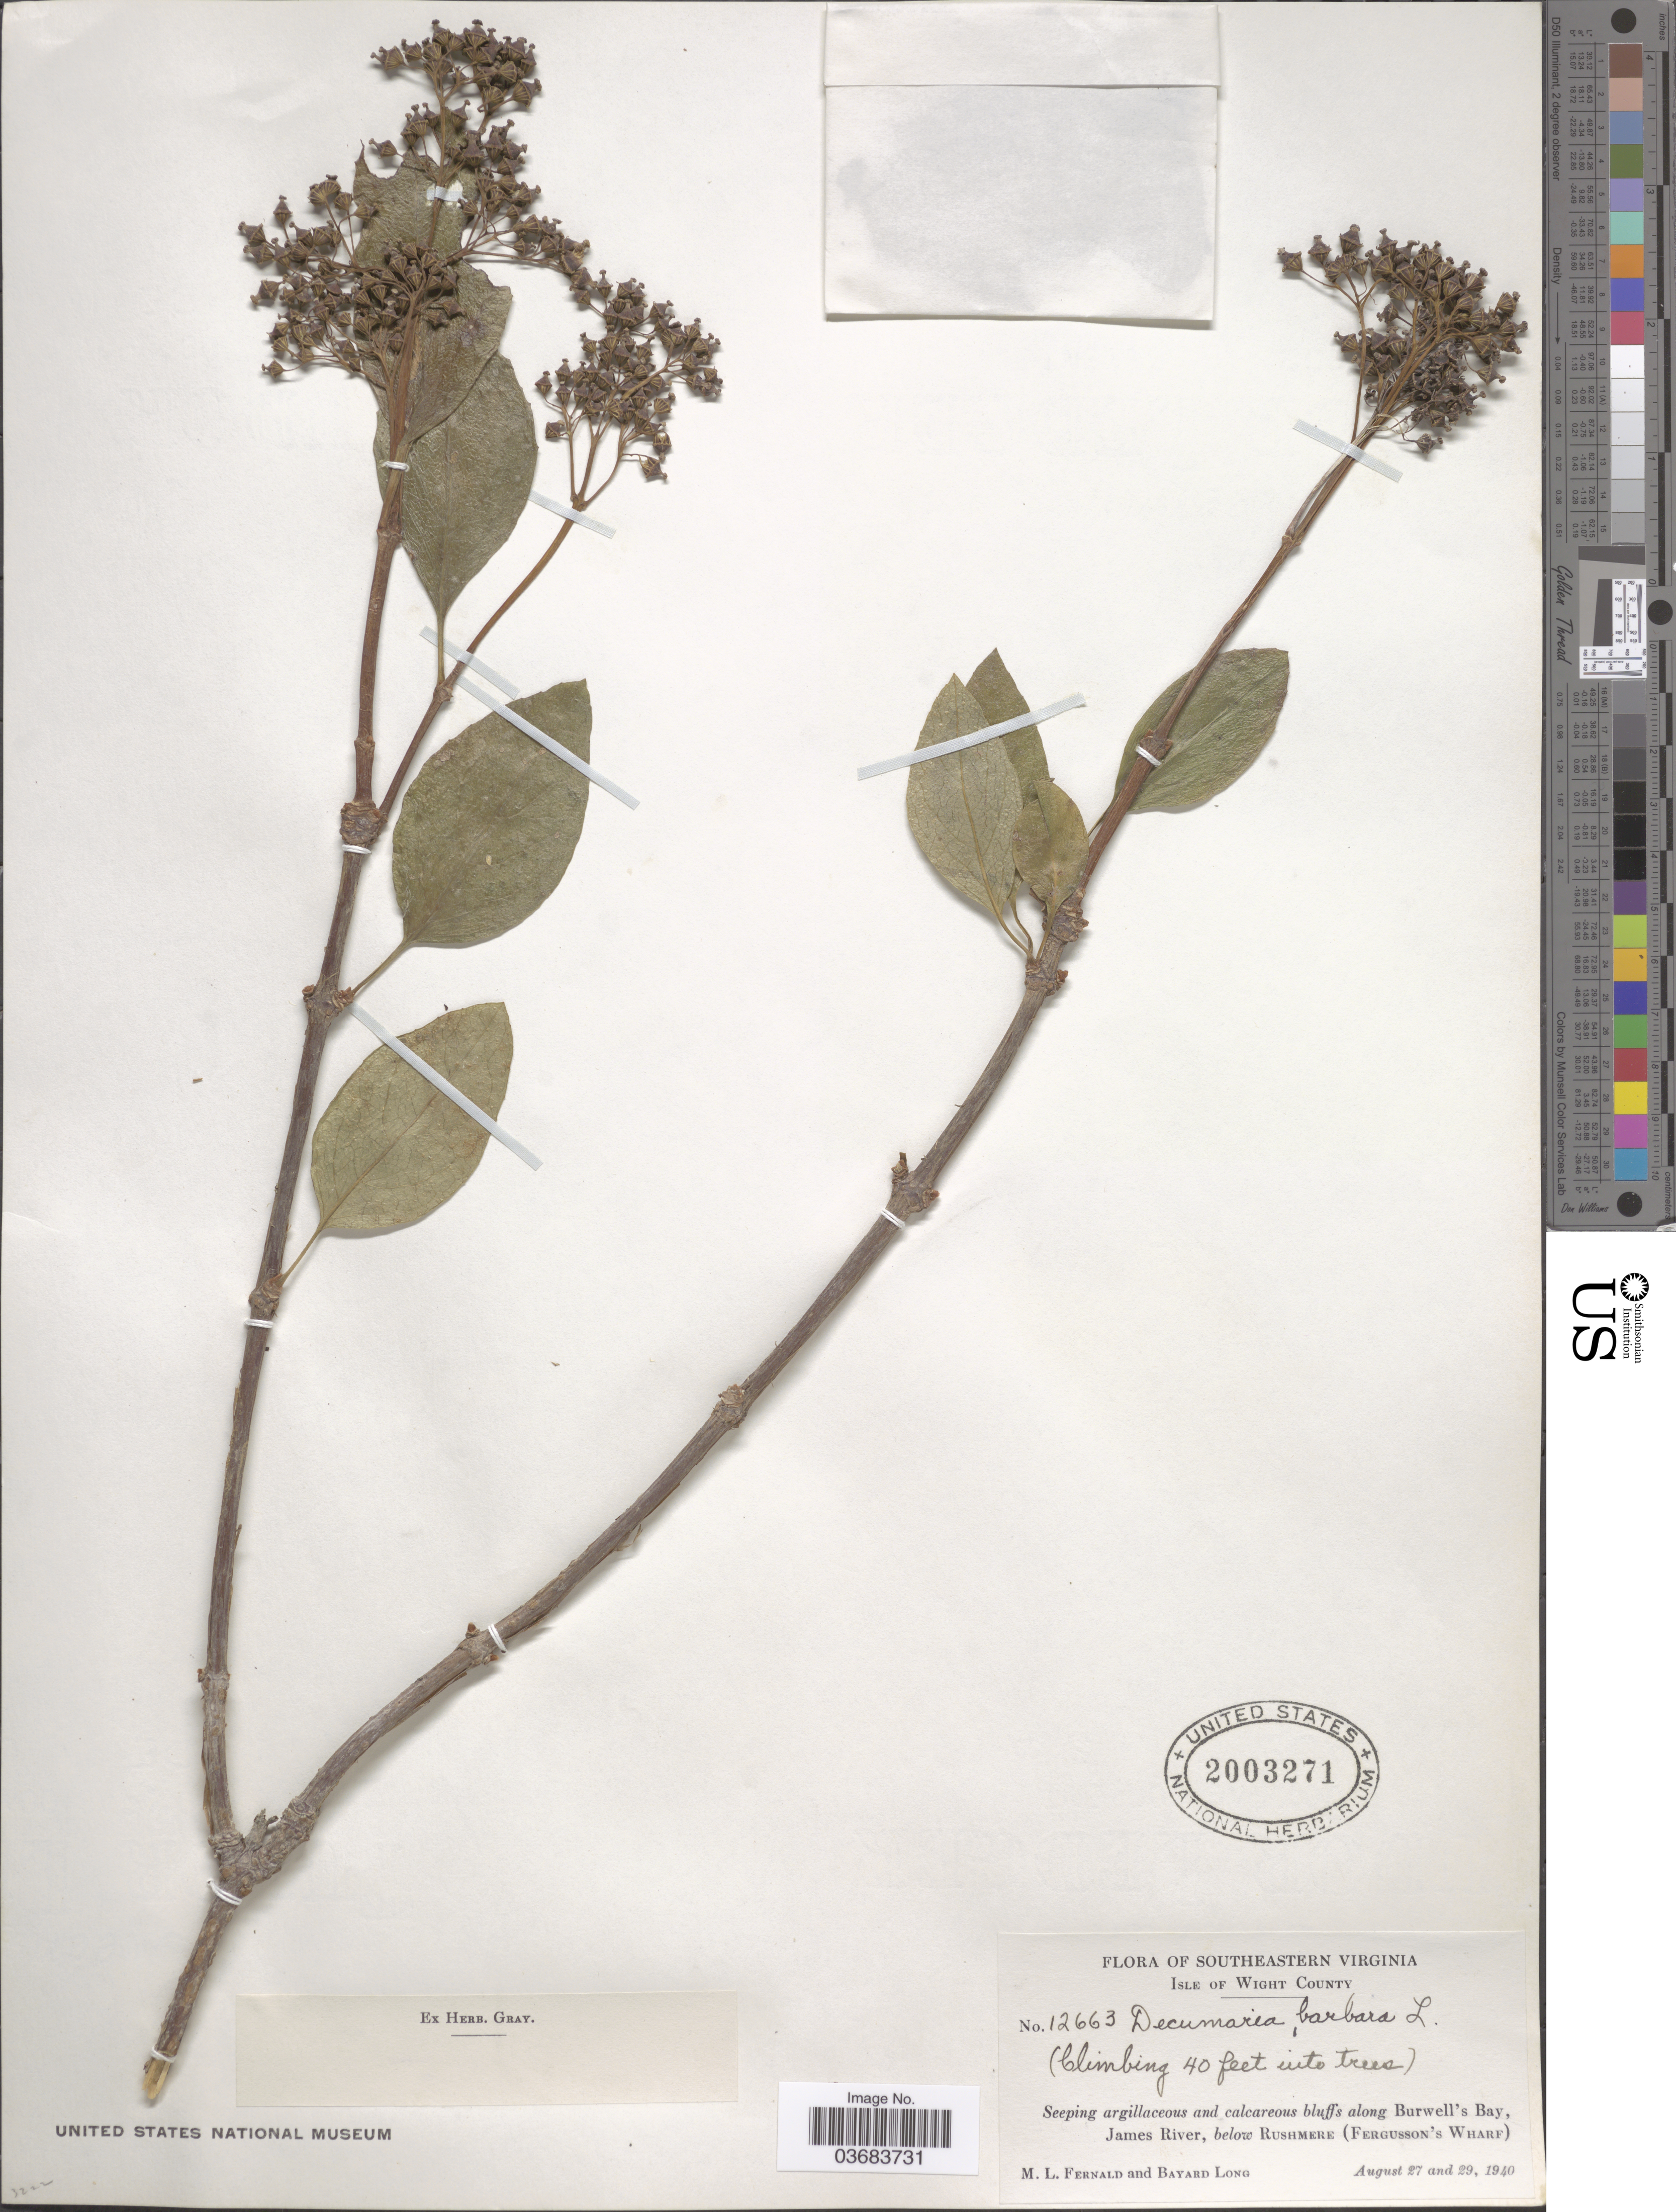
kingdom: Plantae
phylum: Tracheophyta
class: Magnoliopsida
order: Cornales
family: Hydrangeaceae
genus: Hydrangea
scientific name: Hydrangea barbara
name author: (L.) Bernd Schulz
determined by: Strong, Mark T., (BOT), Smithsonian Institution - National Museum of Natural History (UNITED STATES)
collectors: M. L. Fernald & B. Long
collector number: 12663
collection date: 1940-08-27/1940-08-29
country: United States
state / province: Virginia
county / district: Isle of Wight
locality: Southeastern Virginia. Isle Of Wright County. Seeping argillaceous and calcareous bluffs along Burwell's Bay, James River, below Rushmere (Fergusson's Wharf).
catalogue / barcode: US 2003271